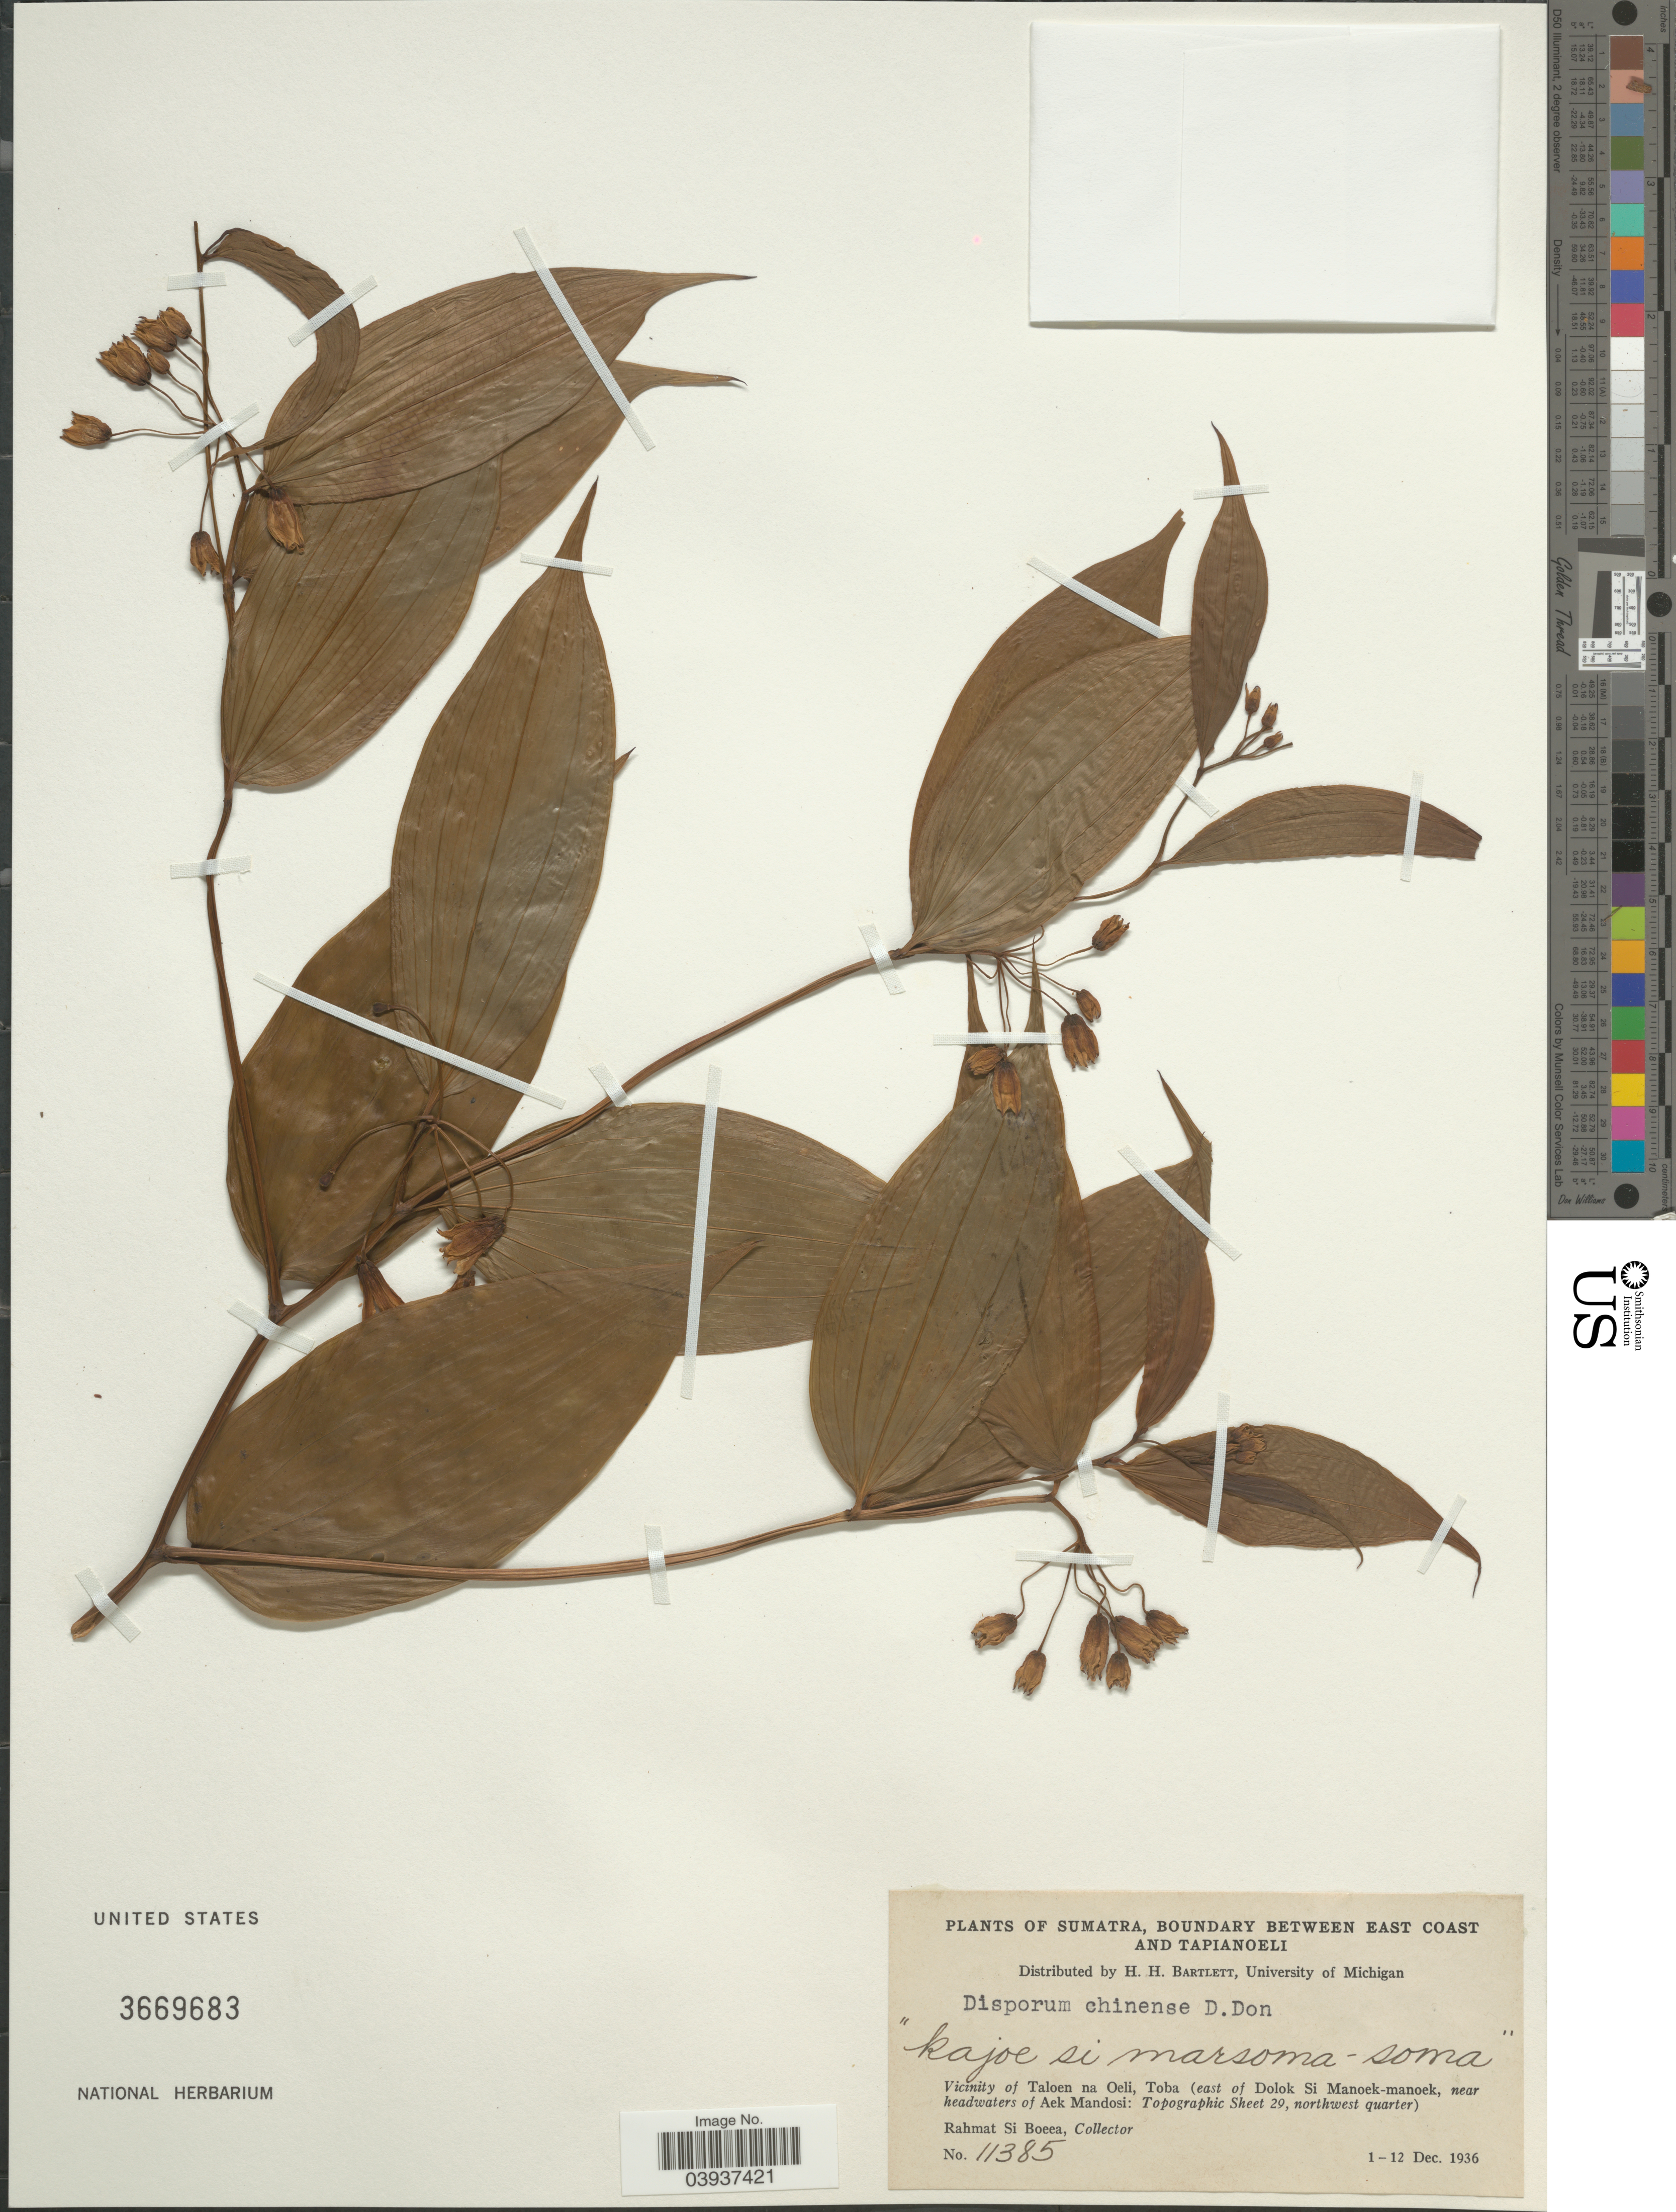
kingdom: Plantae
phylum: Tracheophyta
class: Liliopsida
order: Liliales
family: Colchicaceae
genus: Disporum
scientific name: Disporum chinense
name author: D. Don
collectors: Rahmat Si Boeea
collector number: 11385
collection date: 1936-12-01/1936-12-12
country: Indonesia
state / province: Sumatra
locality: Boundary between East Coast and Tapianoeli. Vicinity of Taloen na Oeli, Toba (east of Dolok Si Manoek-manoek, near headwaters of Aek Mandosi: Topographic Sheet 29, northwest quarter).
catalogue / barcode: US 3669683